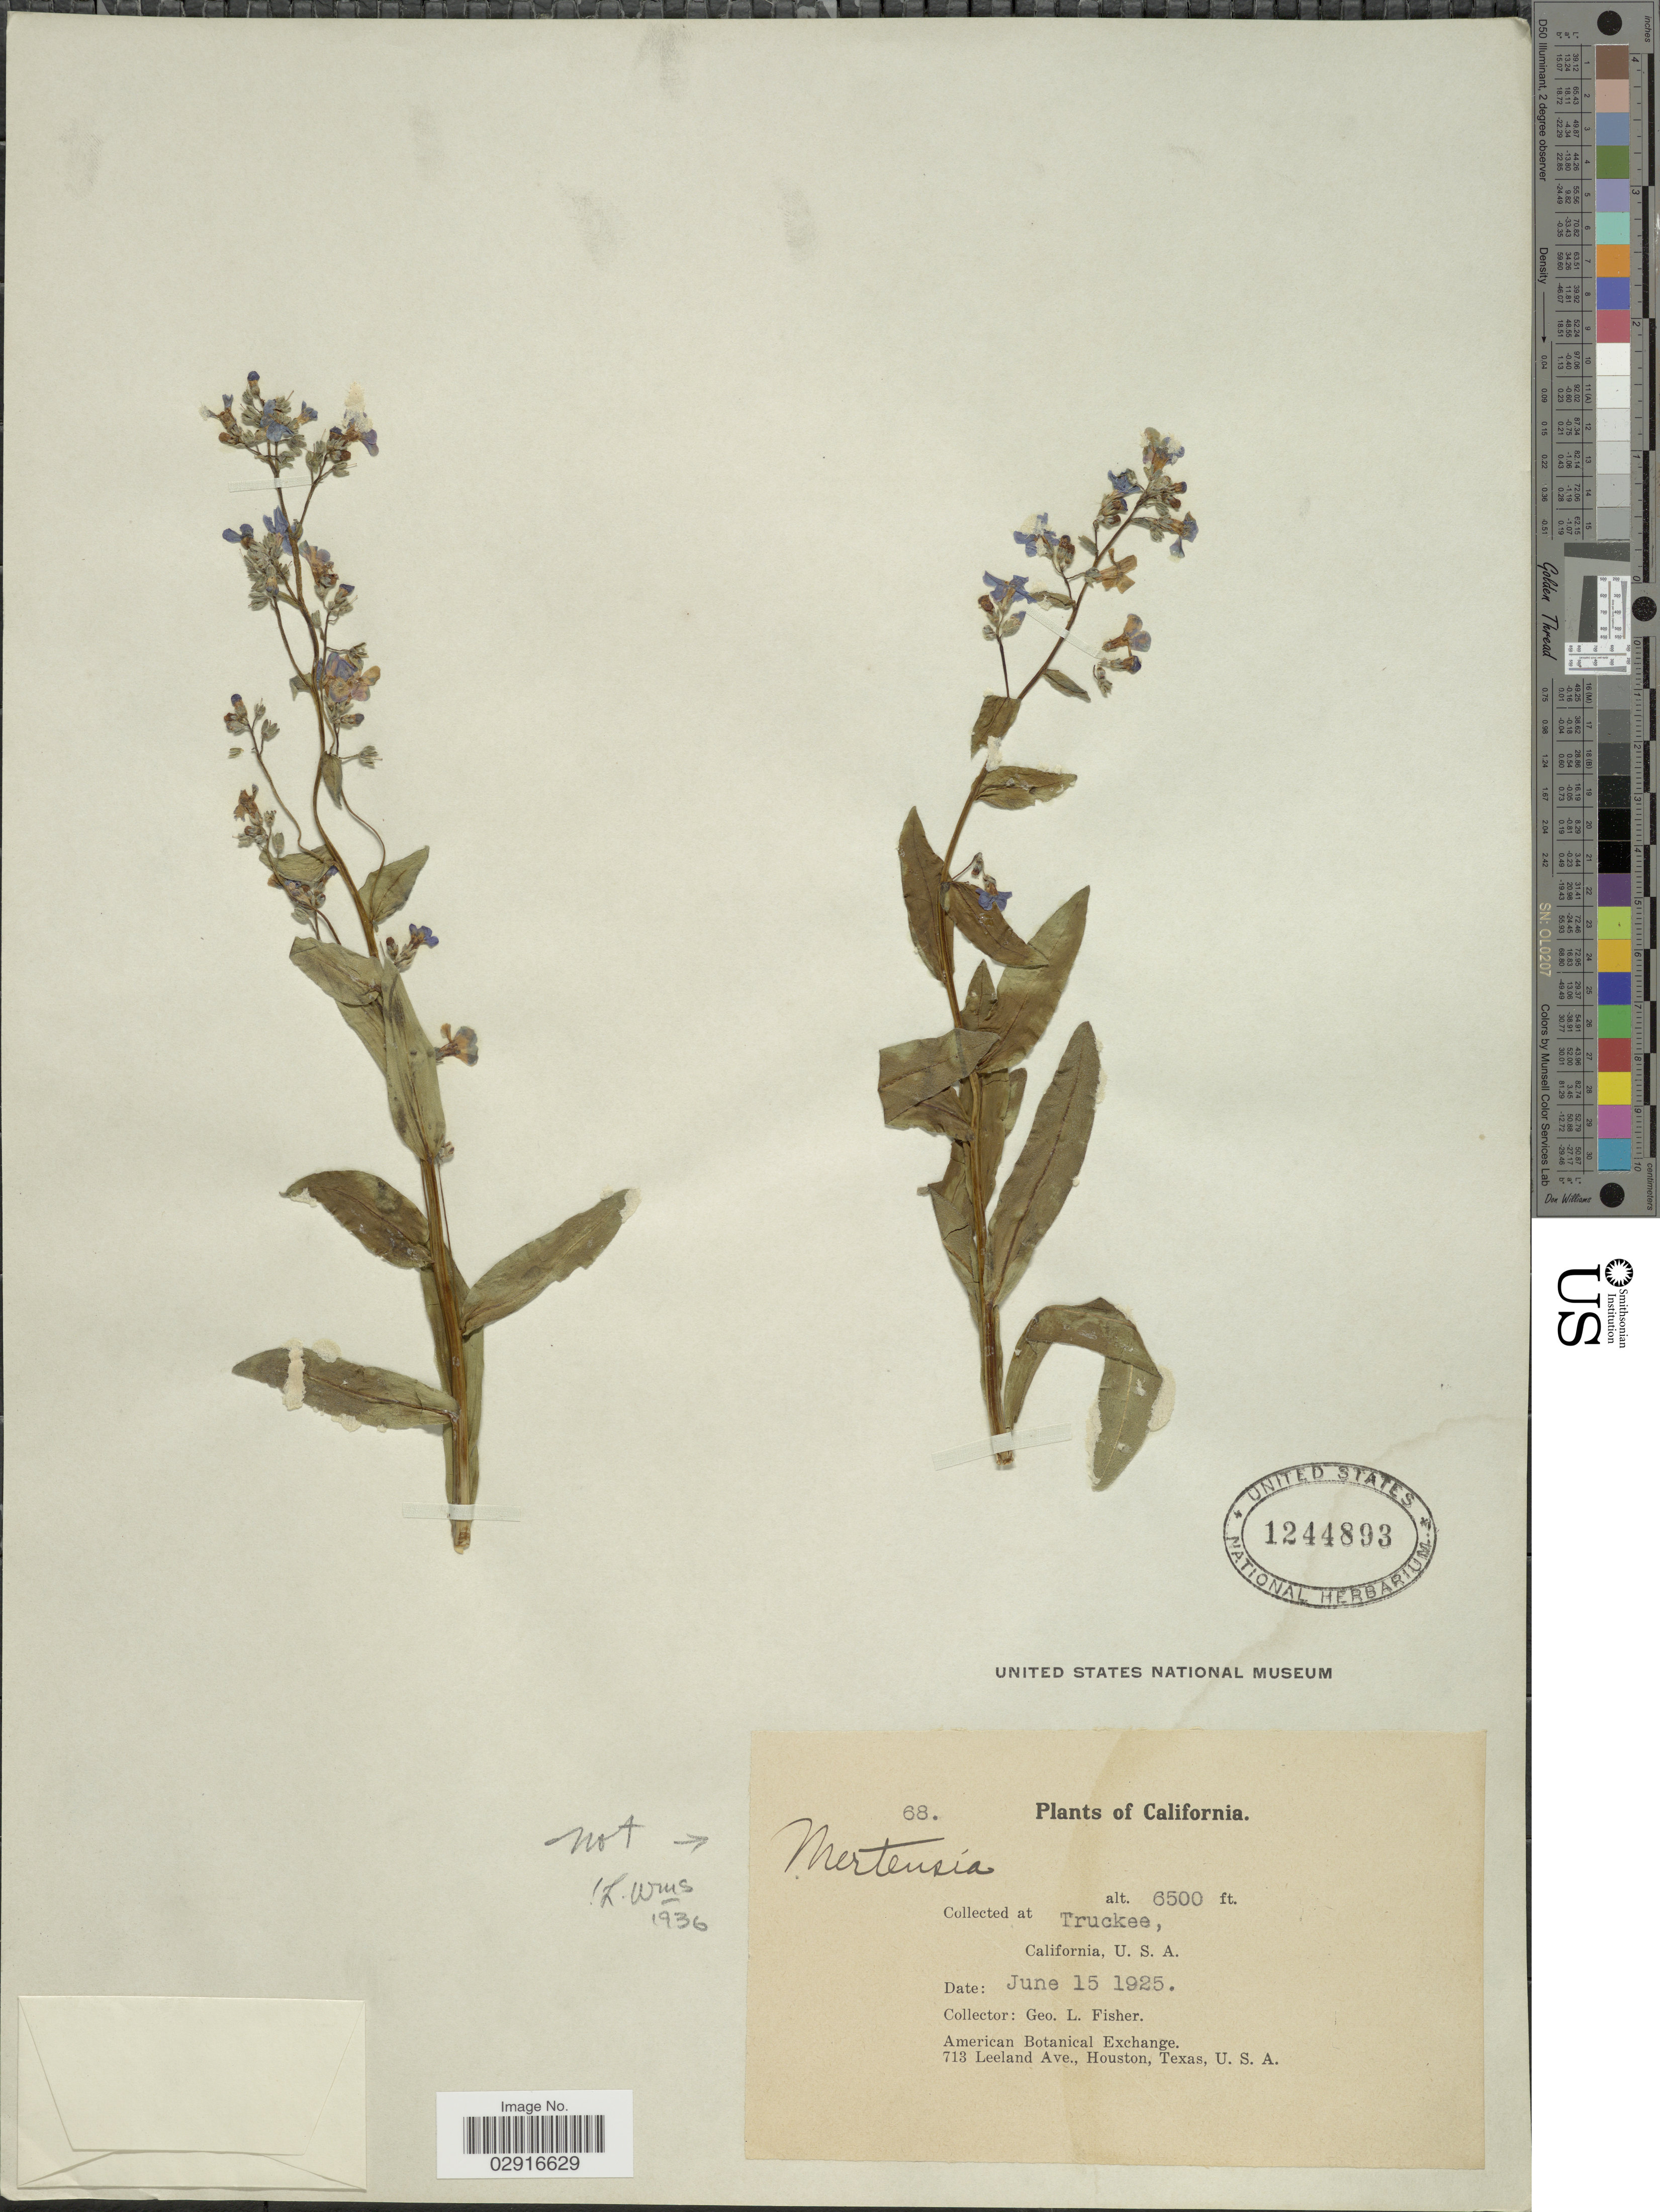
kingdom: Plantae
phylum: Tracheophyta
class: Magnoliopsida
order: Boraginales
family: Boraginaceae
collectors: G. L. Fisher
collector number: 68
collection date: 1925-06-15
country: United States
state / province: California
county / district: Nevada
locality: Truckee, U.S.A.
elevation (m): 1981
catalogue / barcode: US 1244893